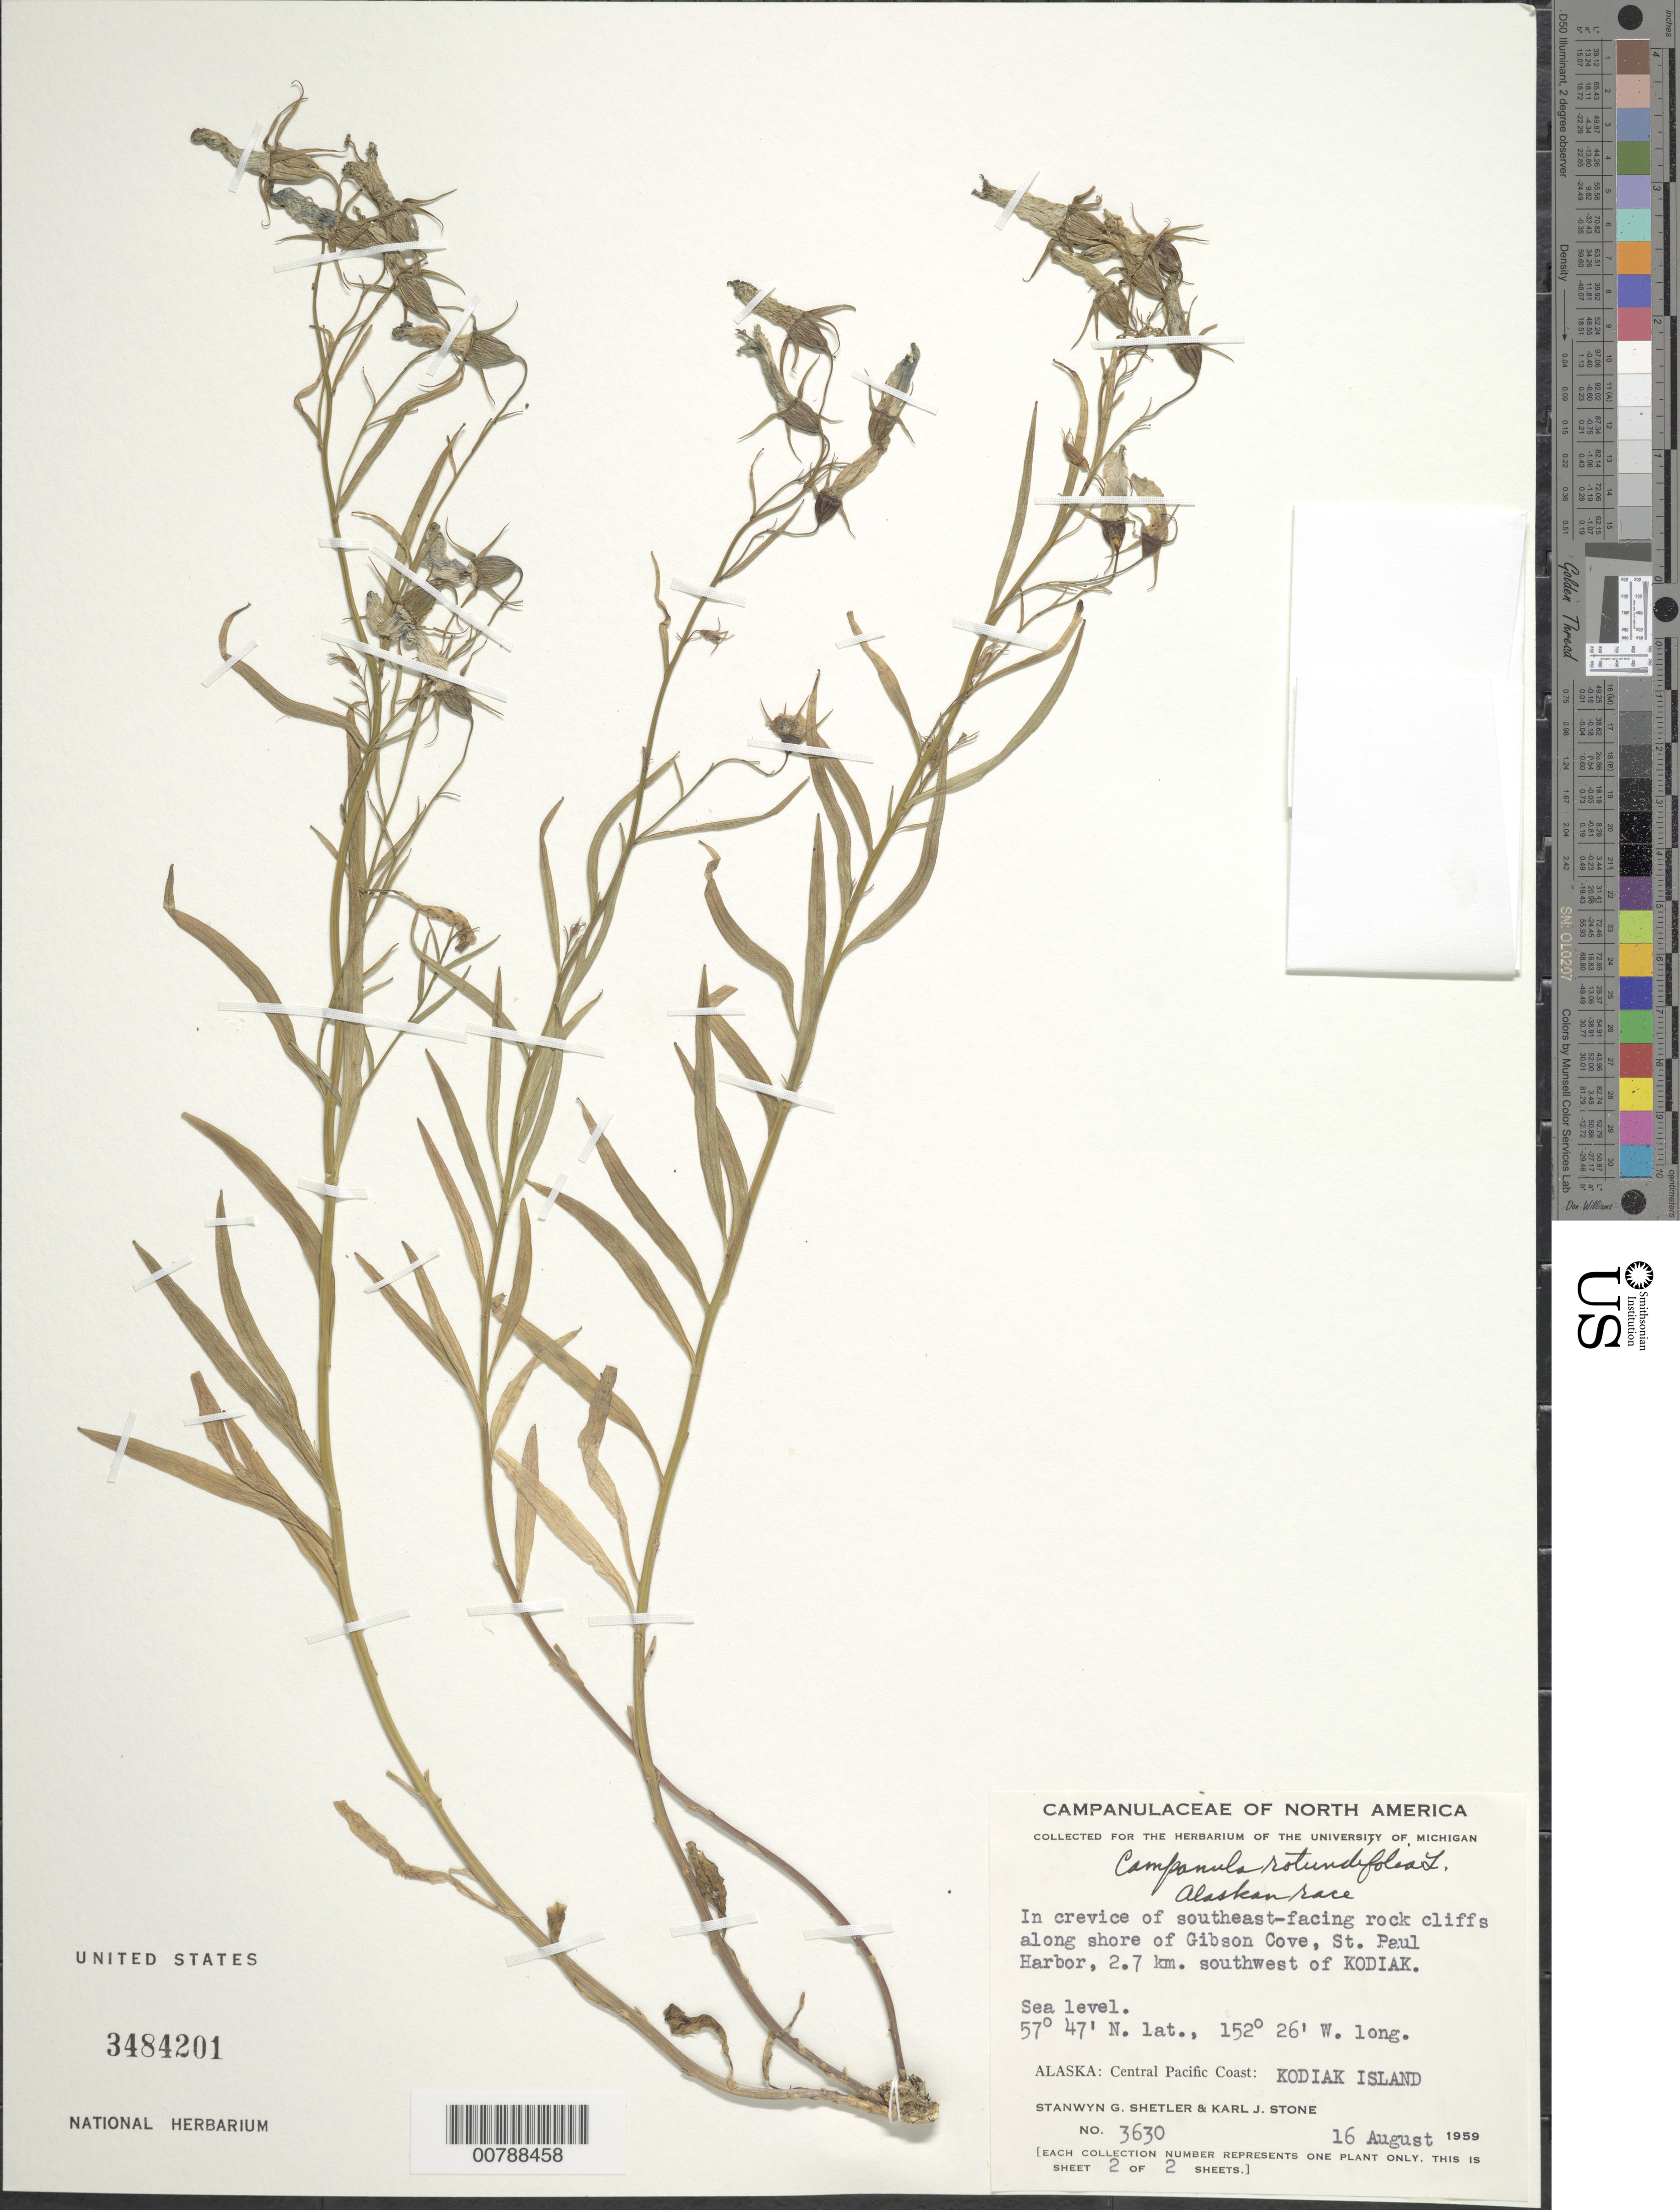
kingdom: Plantae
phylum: Tracheophyta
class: Magnoliopsida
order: Asterales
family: Campanulaceae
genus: Campanula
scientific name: Campanula rotundifolia L. Alaskan race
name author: L.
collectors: S. Shetler & K. J. Stone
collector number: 3630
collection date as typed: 16 August 1959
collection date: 1959-08-16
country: United States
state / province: Alaska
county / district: Kodiak Island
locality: Gibson Cove, St. Paul Harbor, 2.7 km. southwest of Kodiak.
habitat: In crevice of southeast-facing rock cliffs along shore.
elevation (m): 0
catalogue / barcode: US 3484201